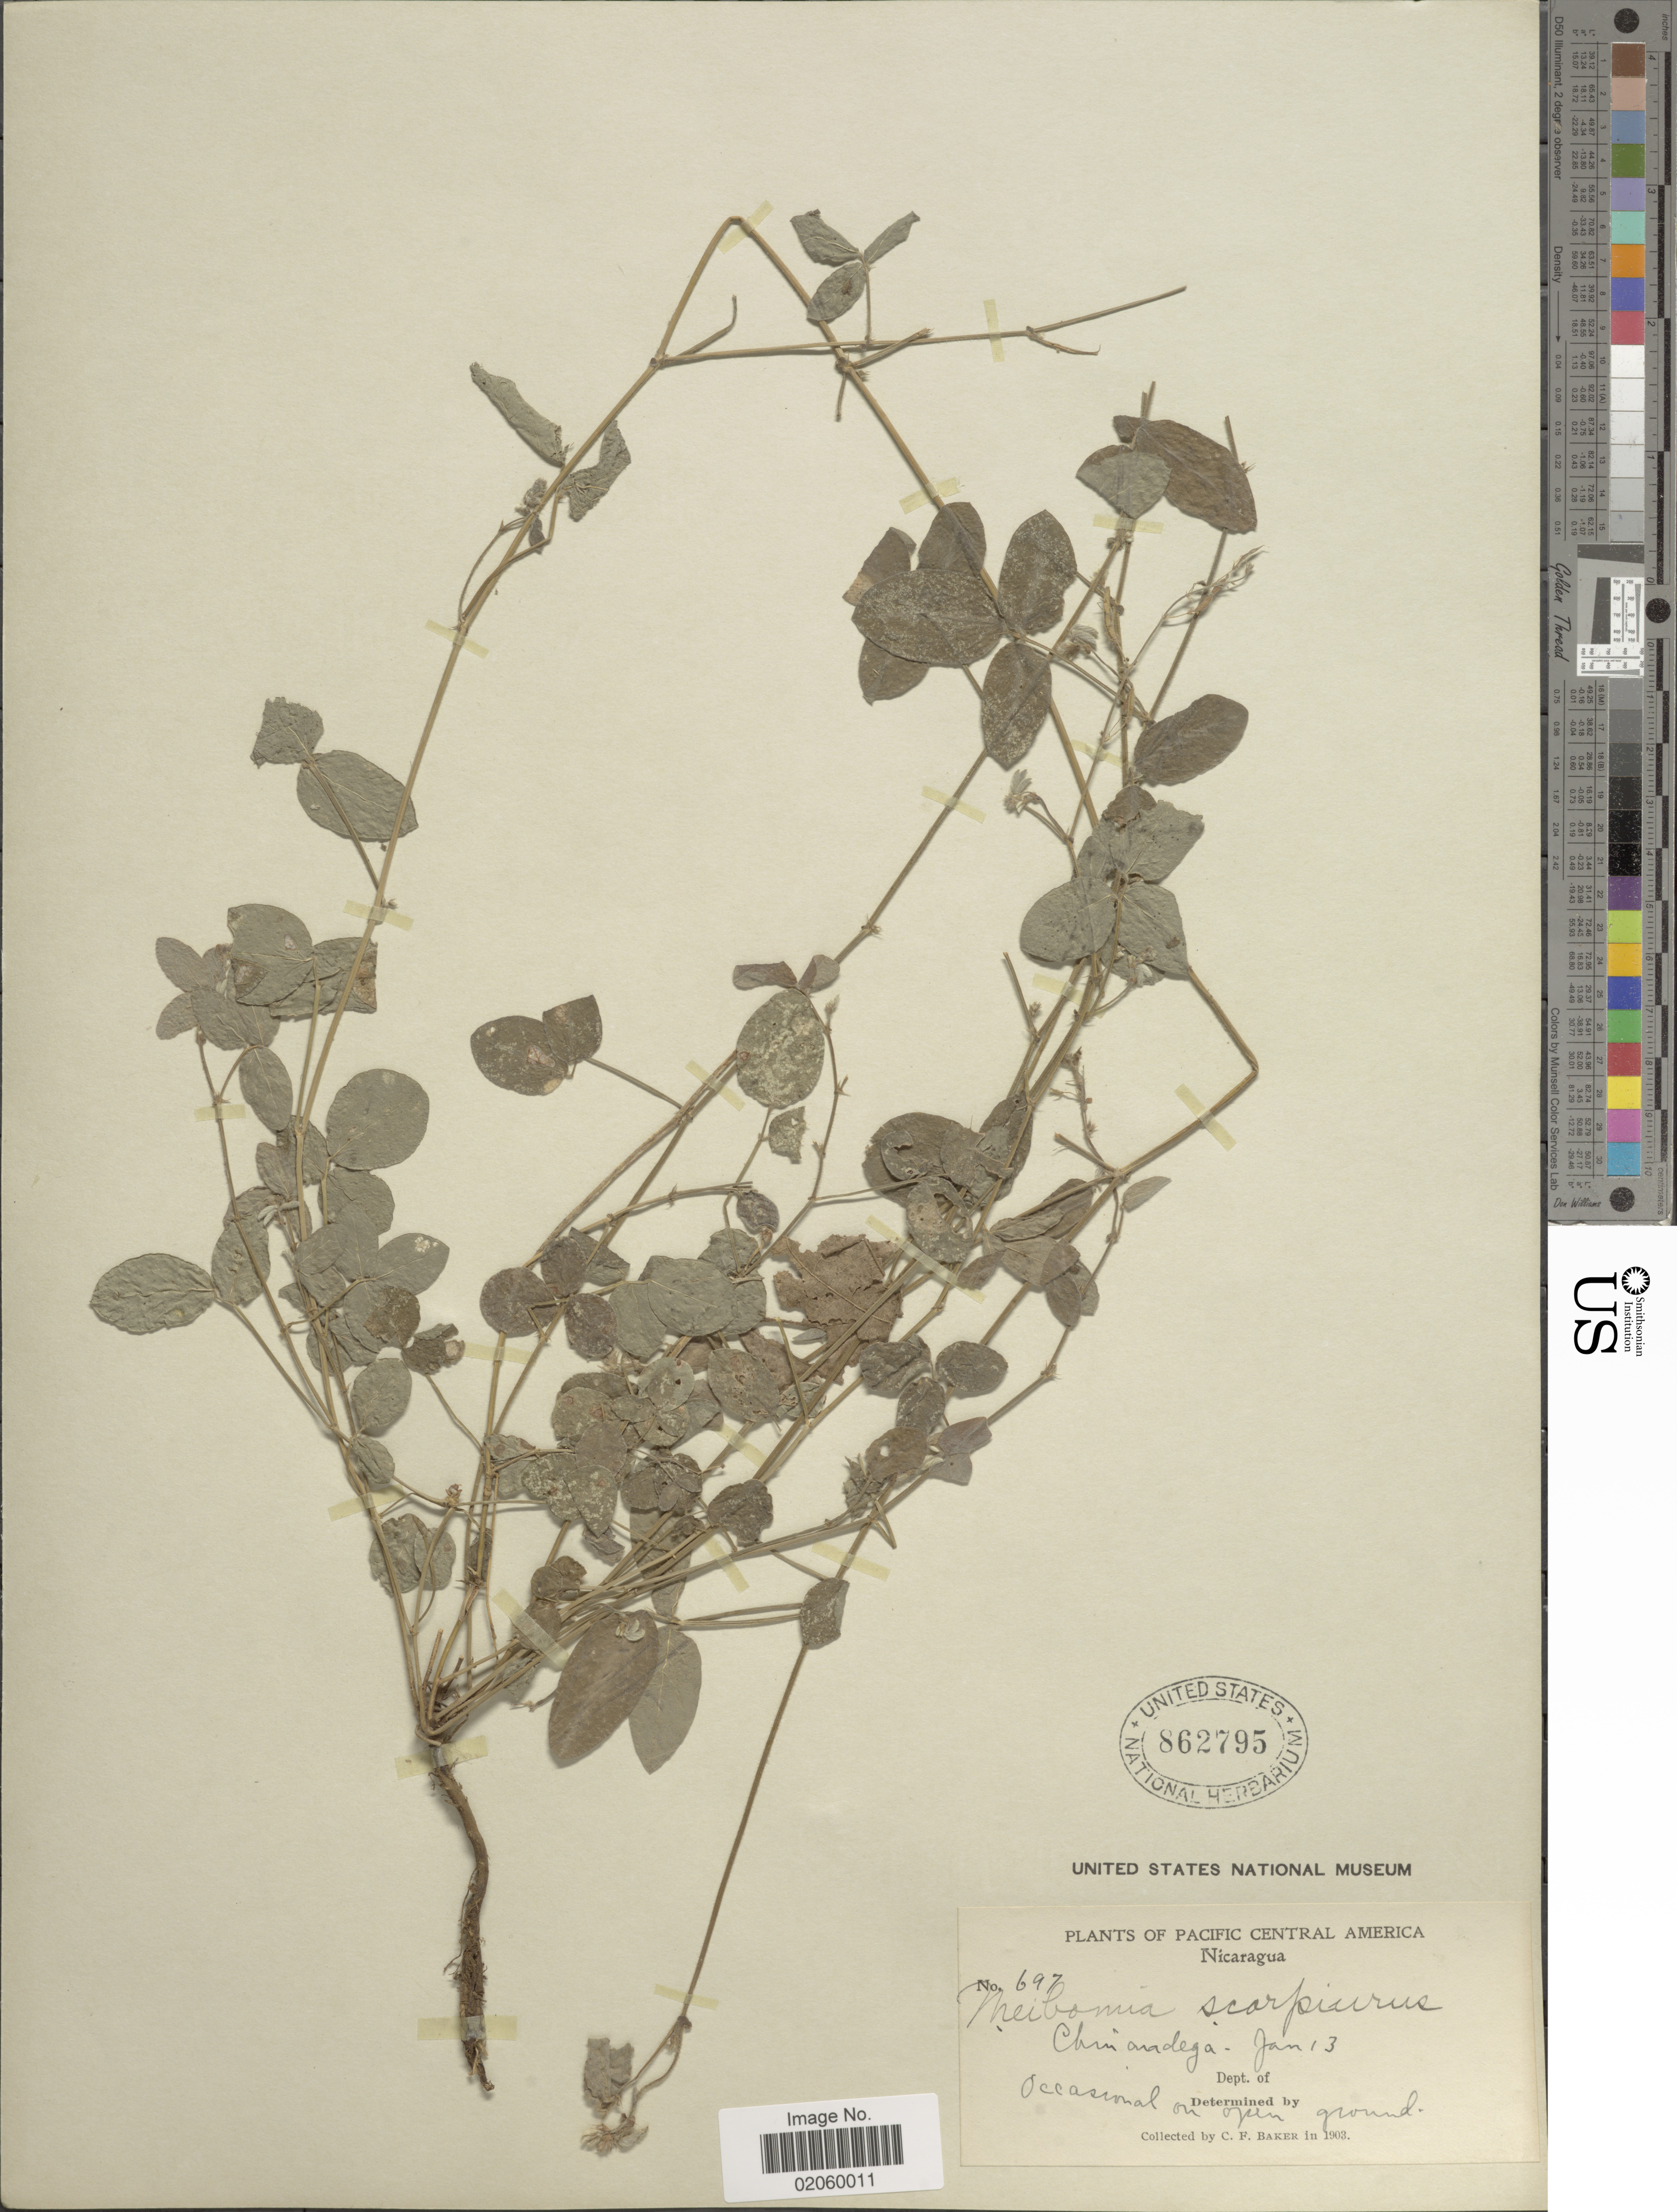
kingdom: Plantae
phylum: Tracheophyta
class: Magnoliopsida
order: Fabales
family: Fabaceae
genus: Desmodium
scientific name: Desmodium scorpiurus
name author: (Sw.) Desv. ex DC.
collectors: C. F. Baker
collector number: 697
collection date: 1903-01-13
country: Nicaragua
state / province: Chinandega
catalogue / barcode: US 862795